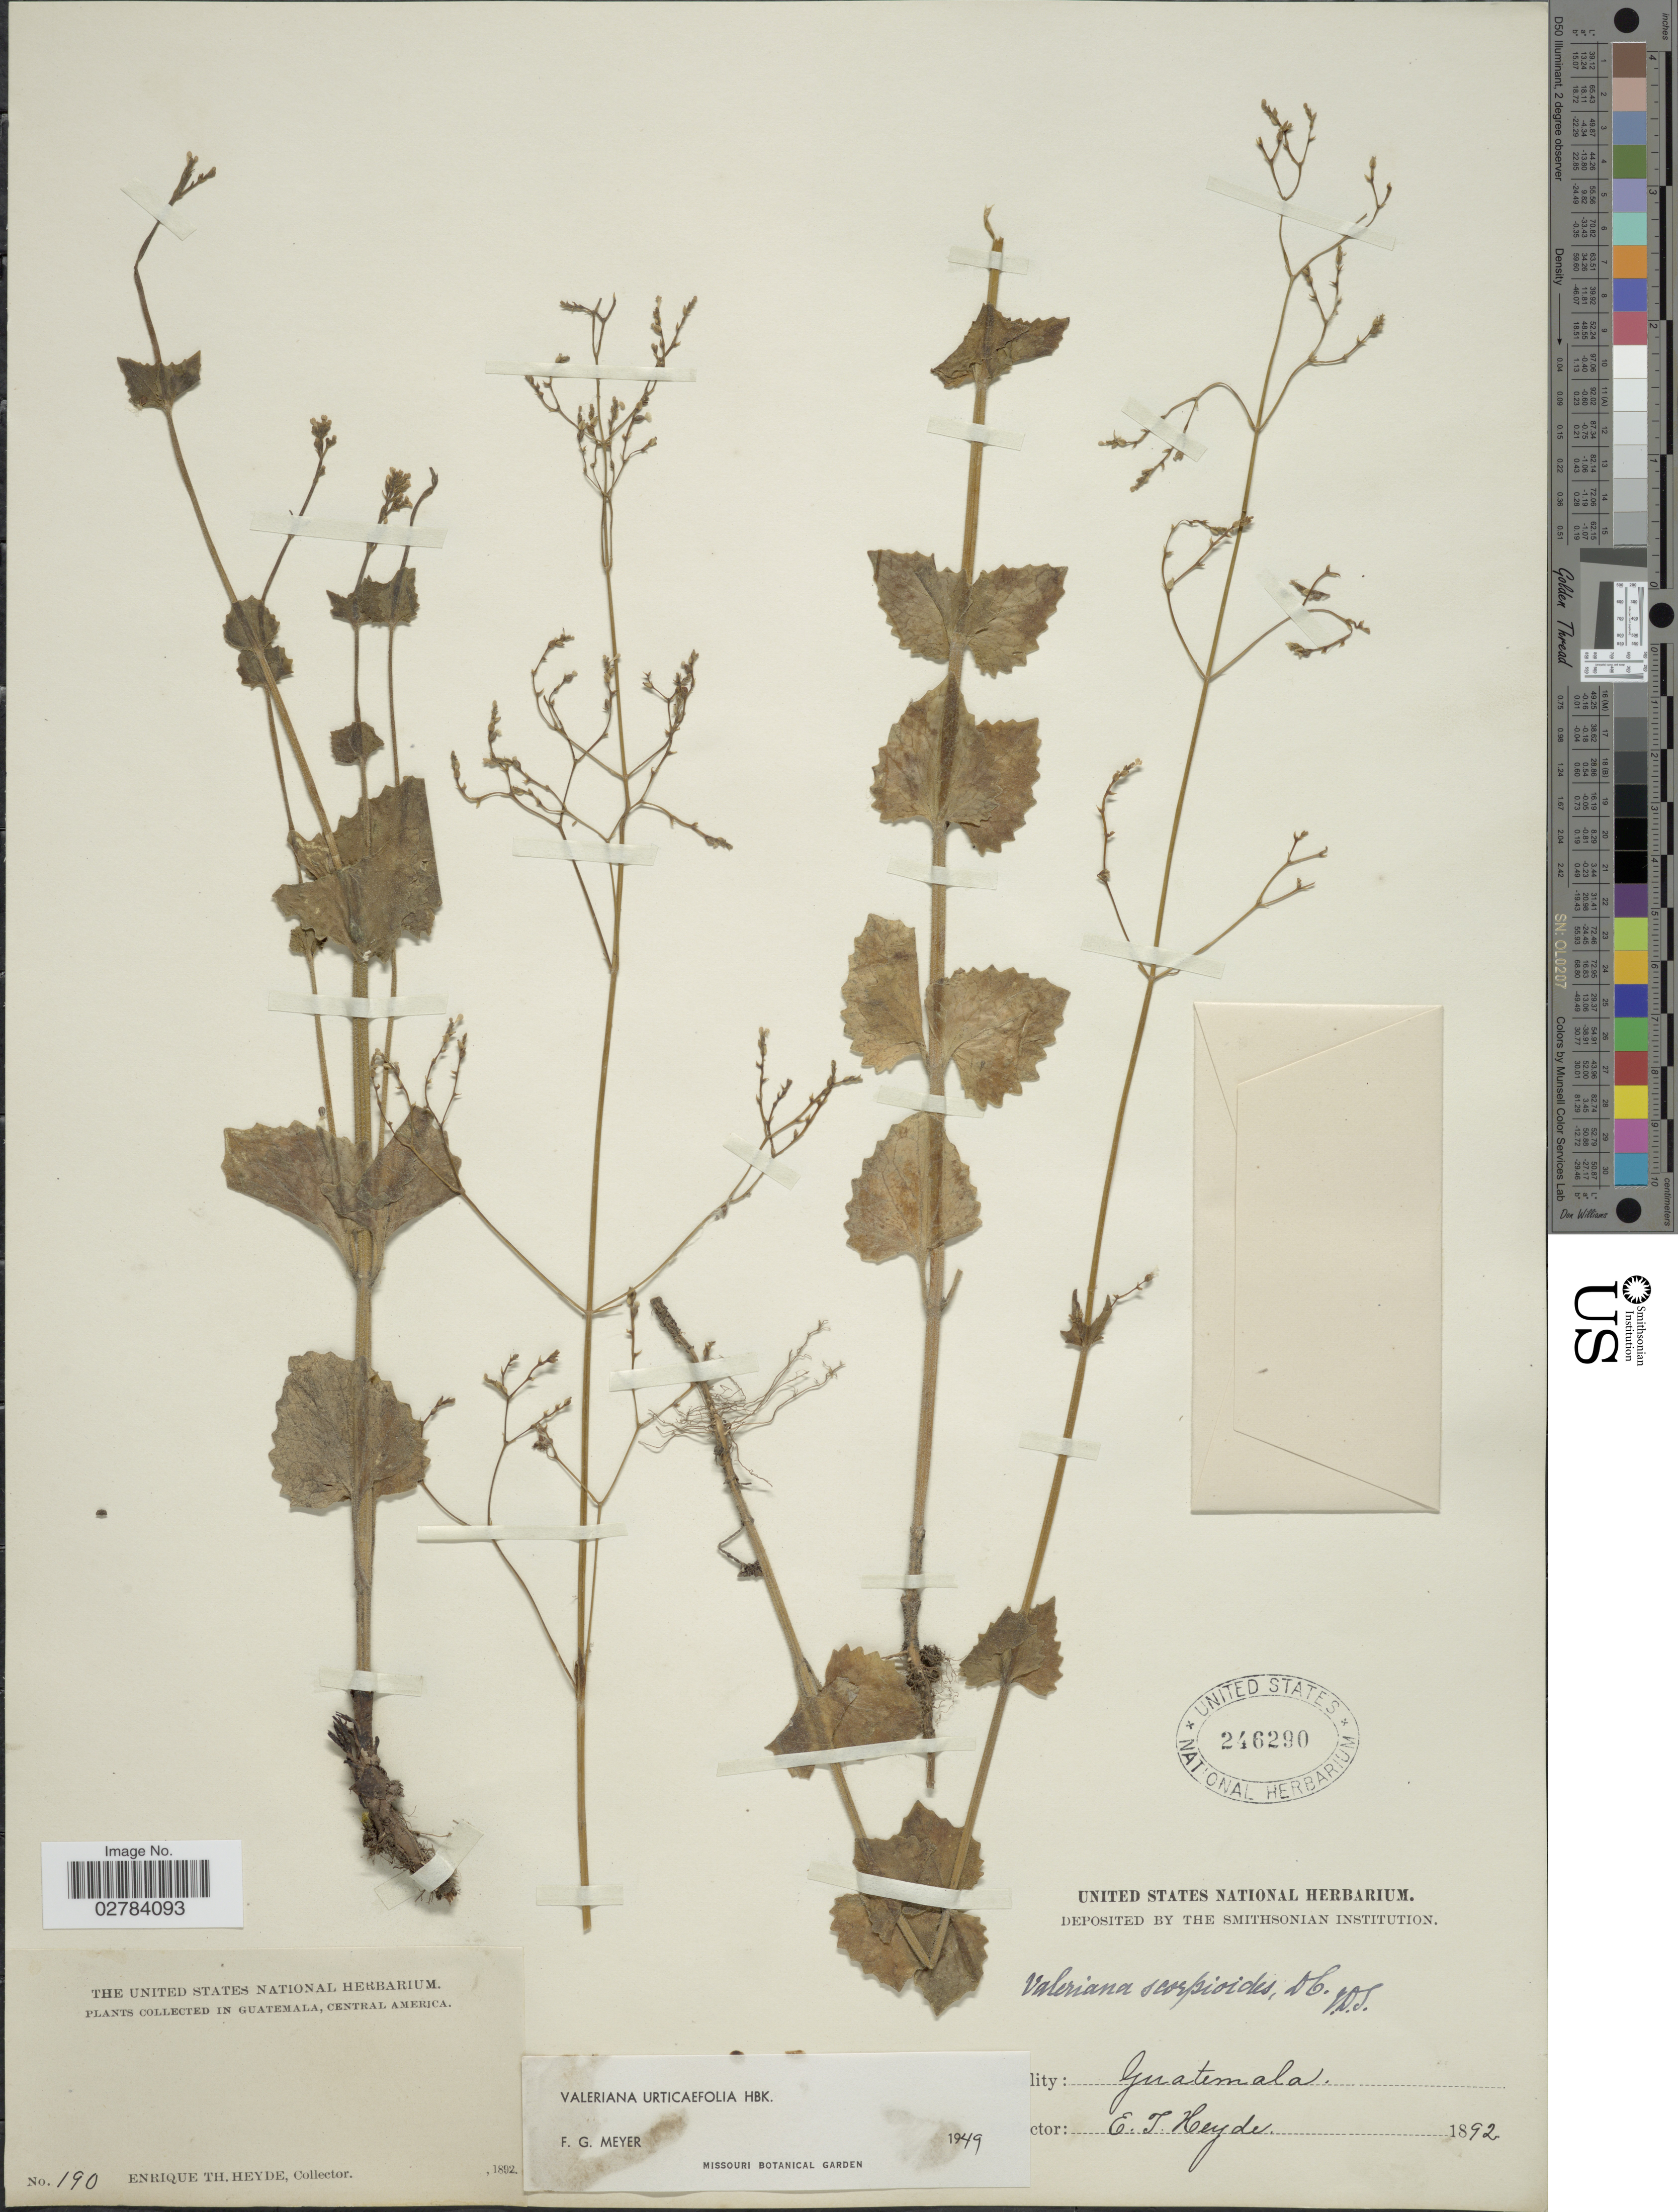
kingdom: Plantae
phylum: Tracheophyta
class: Magnoliopsida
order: Dipsacales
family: Caprifoliaceae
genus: Valeriana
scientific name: Valeriana urticaefolia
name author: Kunth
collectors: E. T. Heyde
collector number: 190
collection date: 1892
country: Guatemala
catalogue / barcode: US 246290